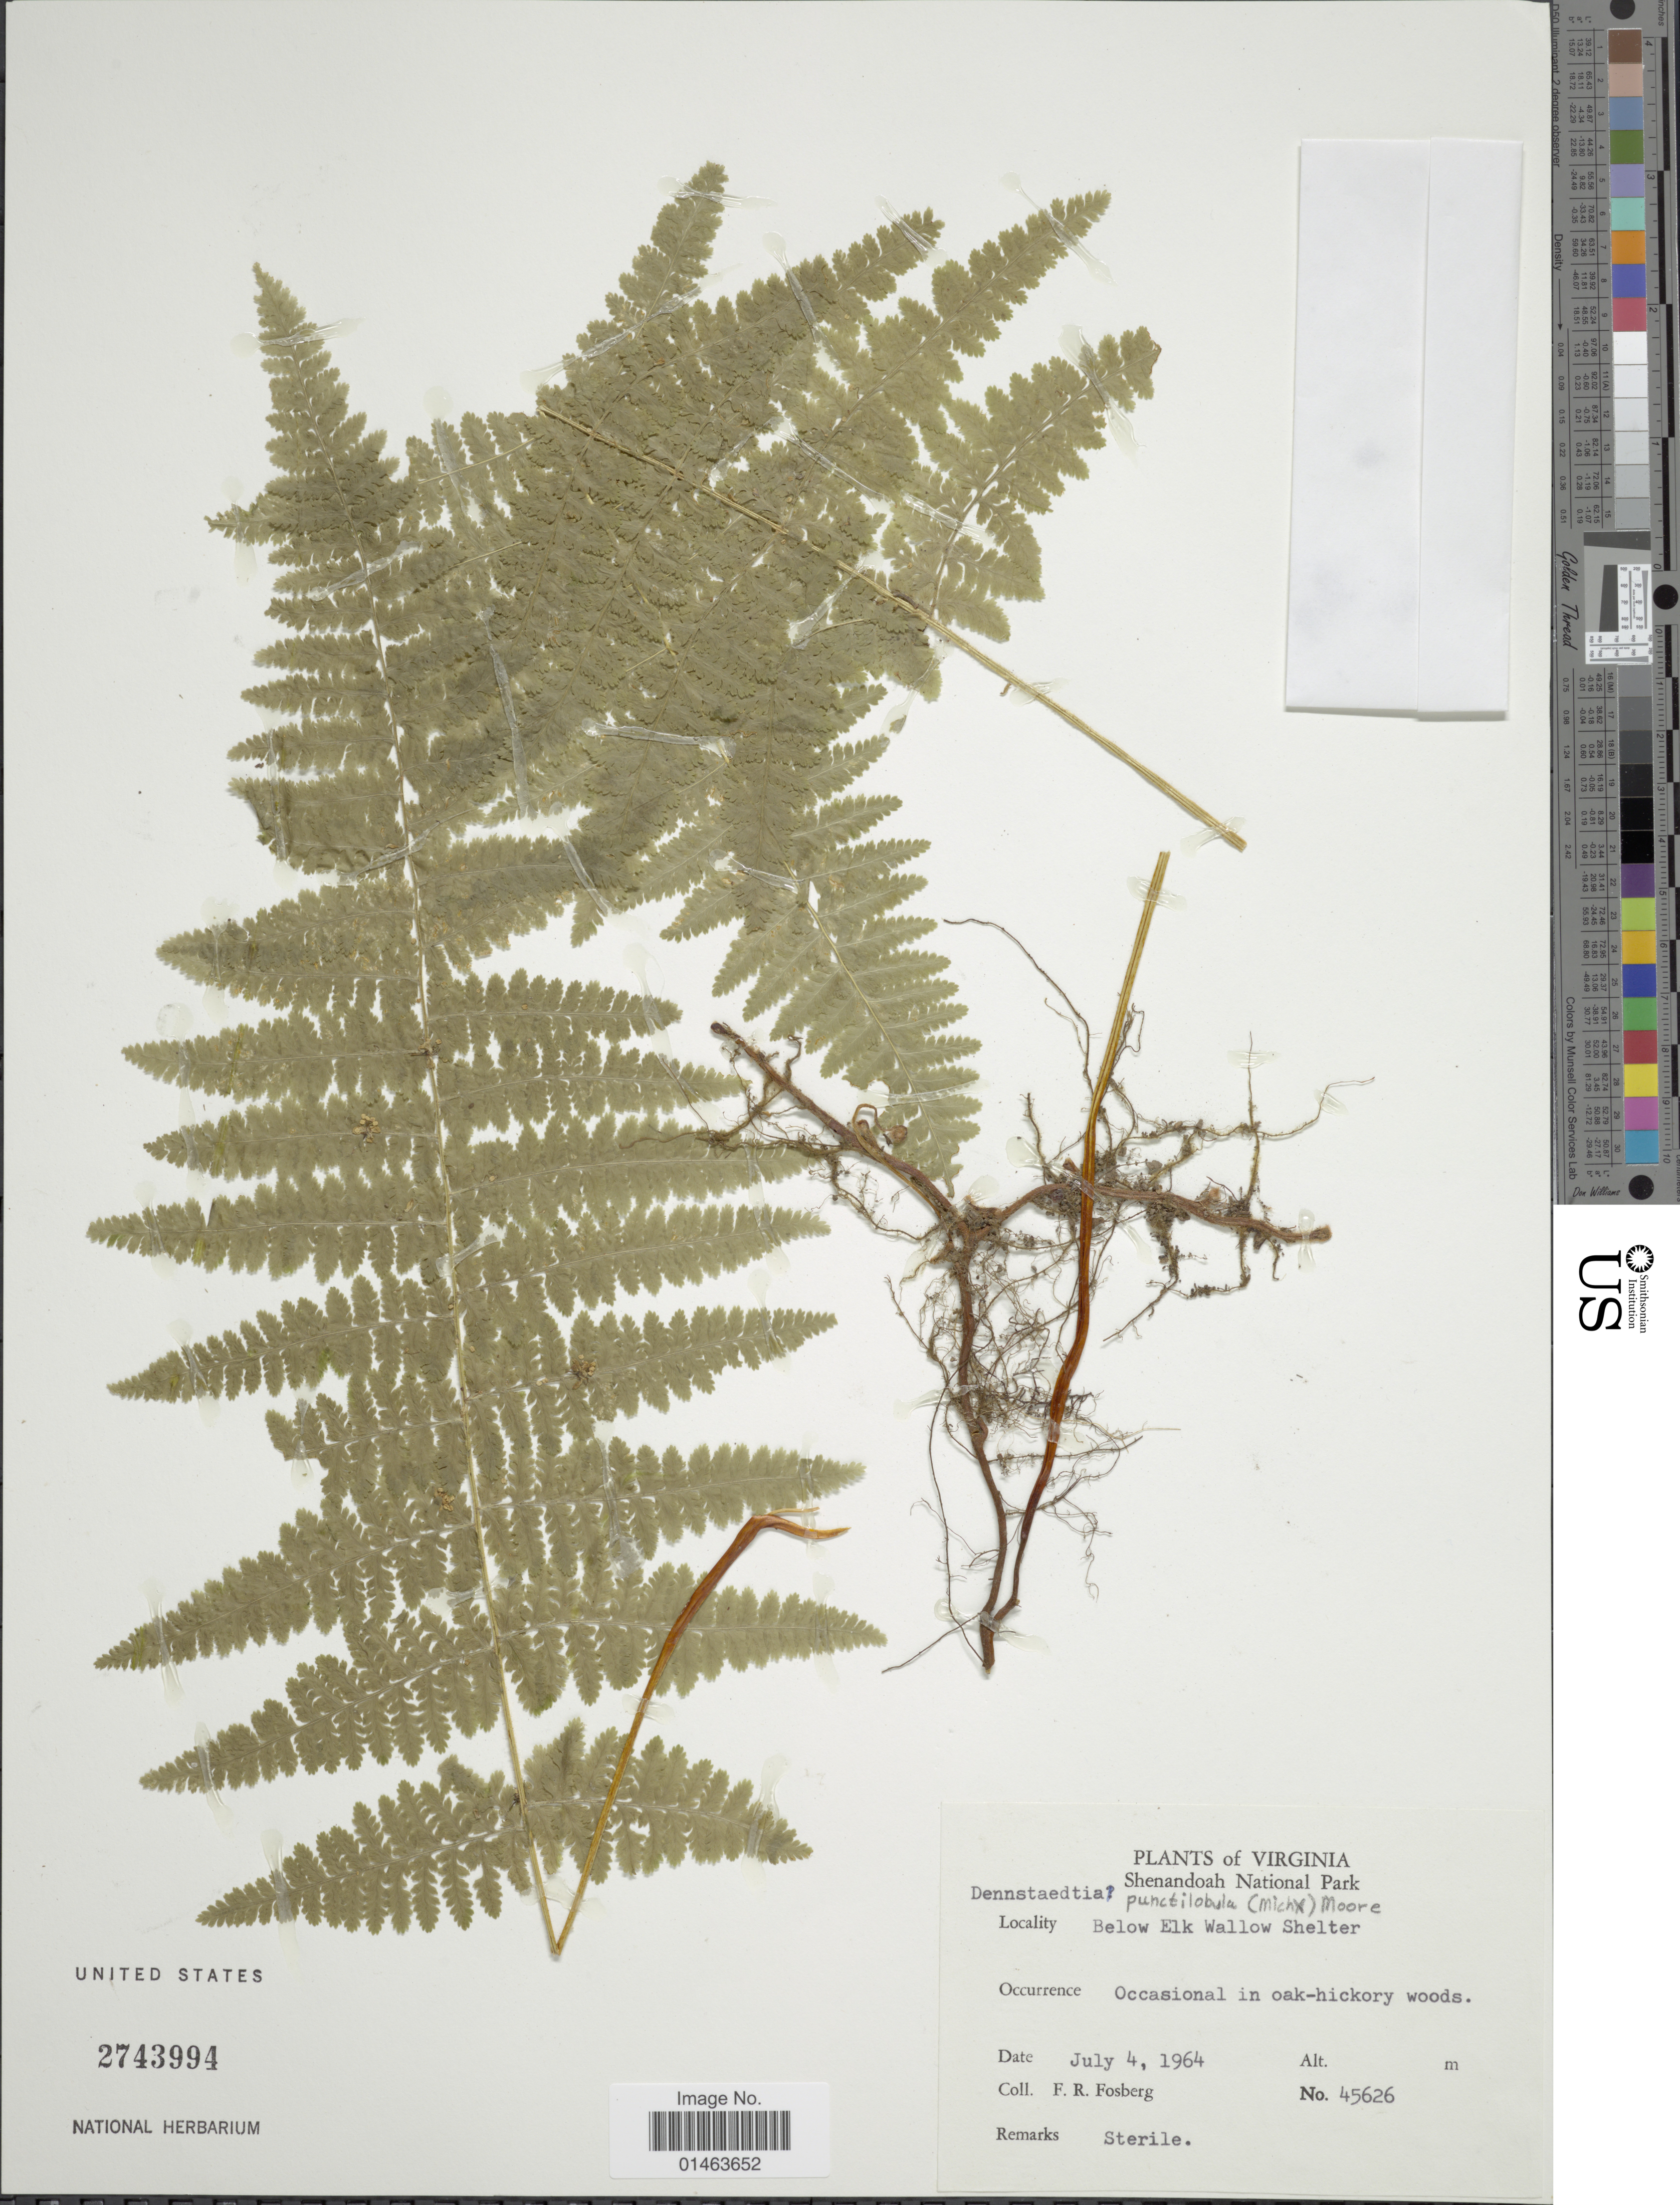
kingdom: Plantae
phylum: Tracheophyta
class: Polypodiopsida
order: Polypodiales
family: Dennstaedtiaceae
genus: Dennstaedtia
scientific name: Dennstaedtia punctilobula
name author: (Michx.) T. Moore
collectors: F. R. Fosberg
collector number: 45626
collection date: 1964-07-04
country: United States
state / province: Virginia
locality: Shenandoah National Park, Below Elk Wallow Shelter.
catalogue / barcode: US 2743994